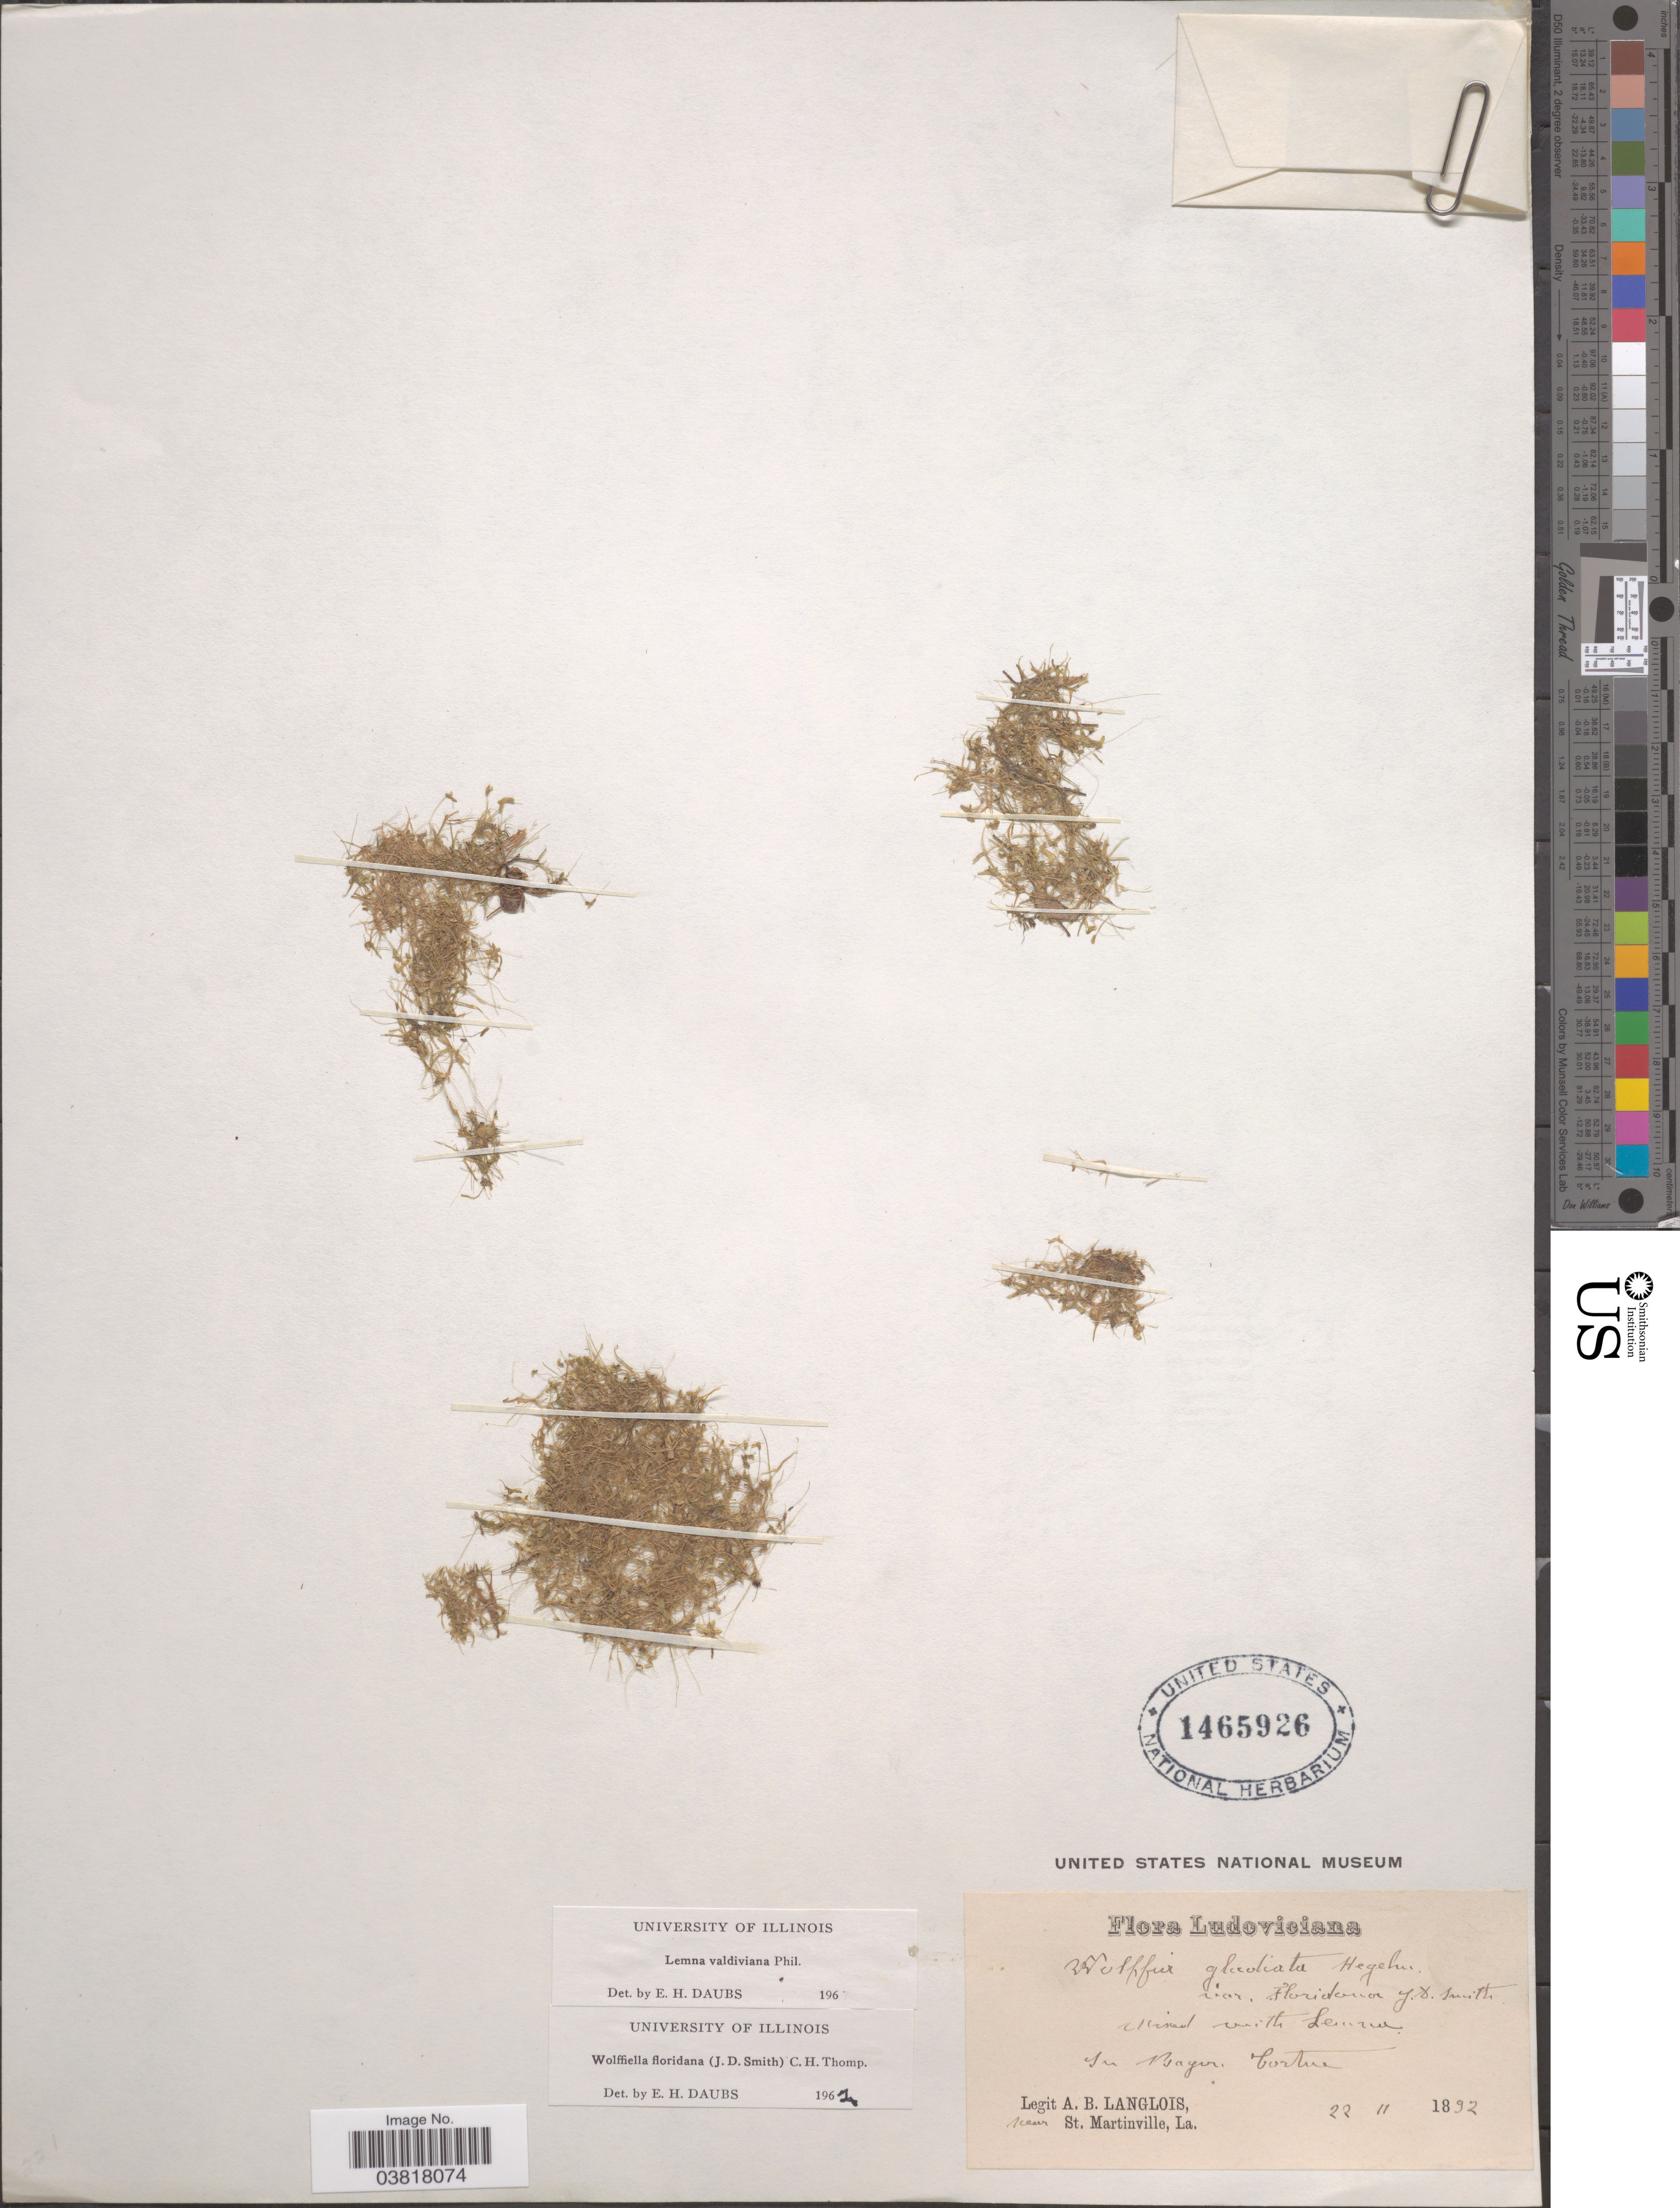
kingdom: Plantae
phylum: Tracheophyta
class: Liliopsida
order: Alismatales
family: Araceae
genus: Wolffiella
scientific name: Wolffiella floridana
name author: (Donn. Sm.) C.H. Thomps.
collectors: A. Langlois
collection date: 1892-11-22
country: United States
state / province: Louisiana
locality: In Bayou Tortue.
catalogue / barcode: US 1465926